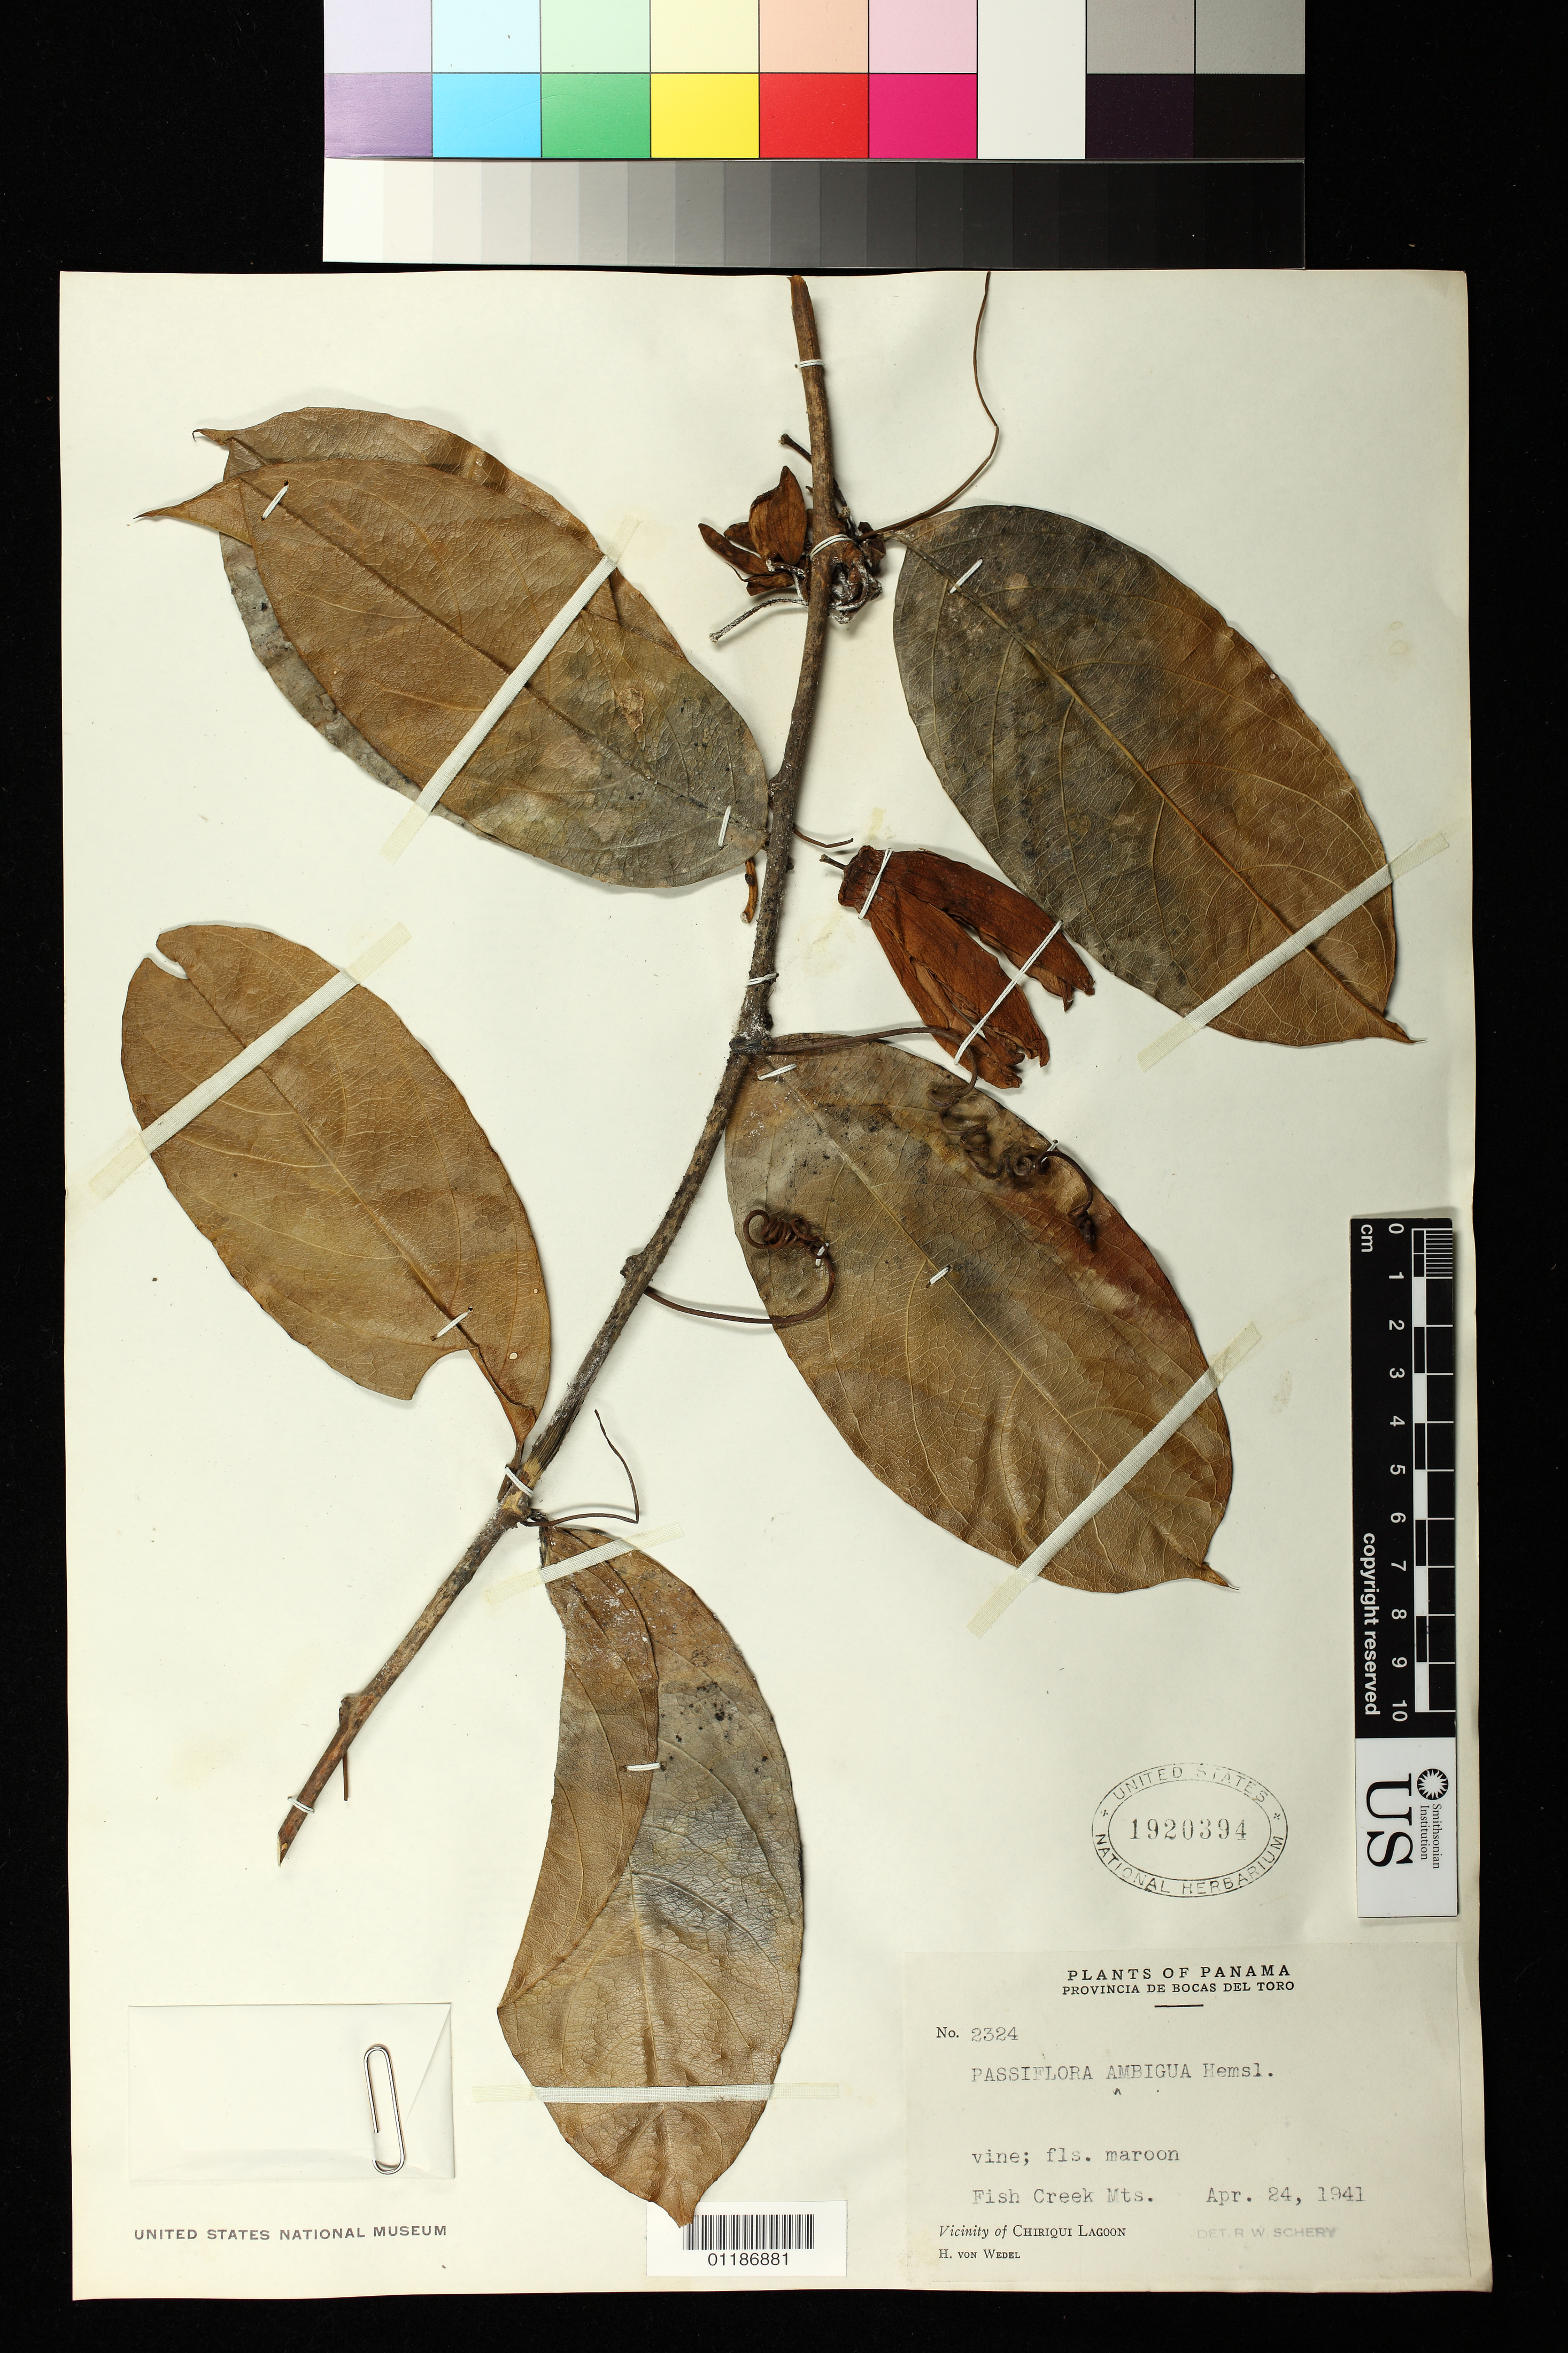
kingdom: Plantae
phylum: Tracheophyta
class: Magnoliopsida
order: Malpighiales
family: Passifloraceae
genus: Passiflora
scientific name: Passiflora ambigua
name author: Hemsl.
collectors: H. von Wedel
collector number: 2324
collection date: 1941-04-24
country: Panama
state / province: Bocas del Toro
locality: Fish Creek Mts, Vicinity of Chiriqui Lagoon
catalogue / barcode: US 1920394